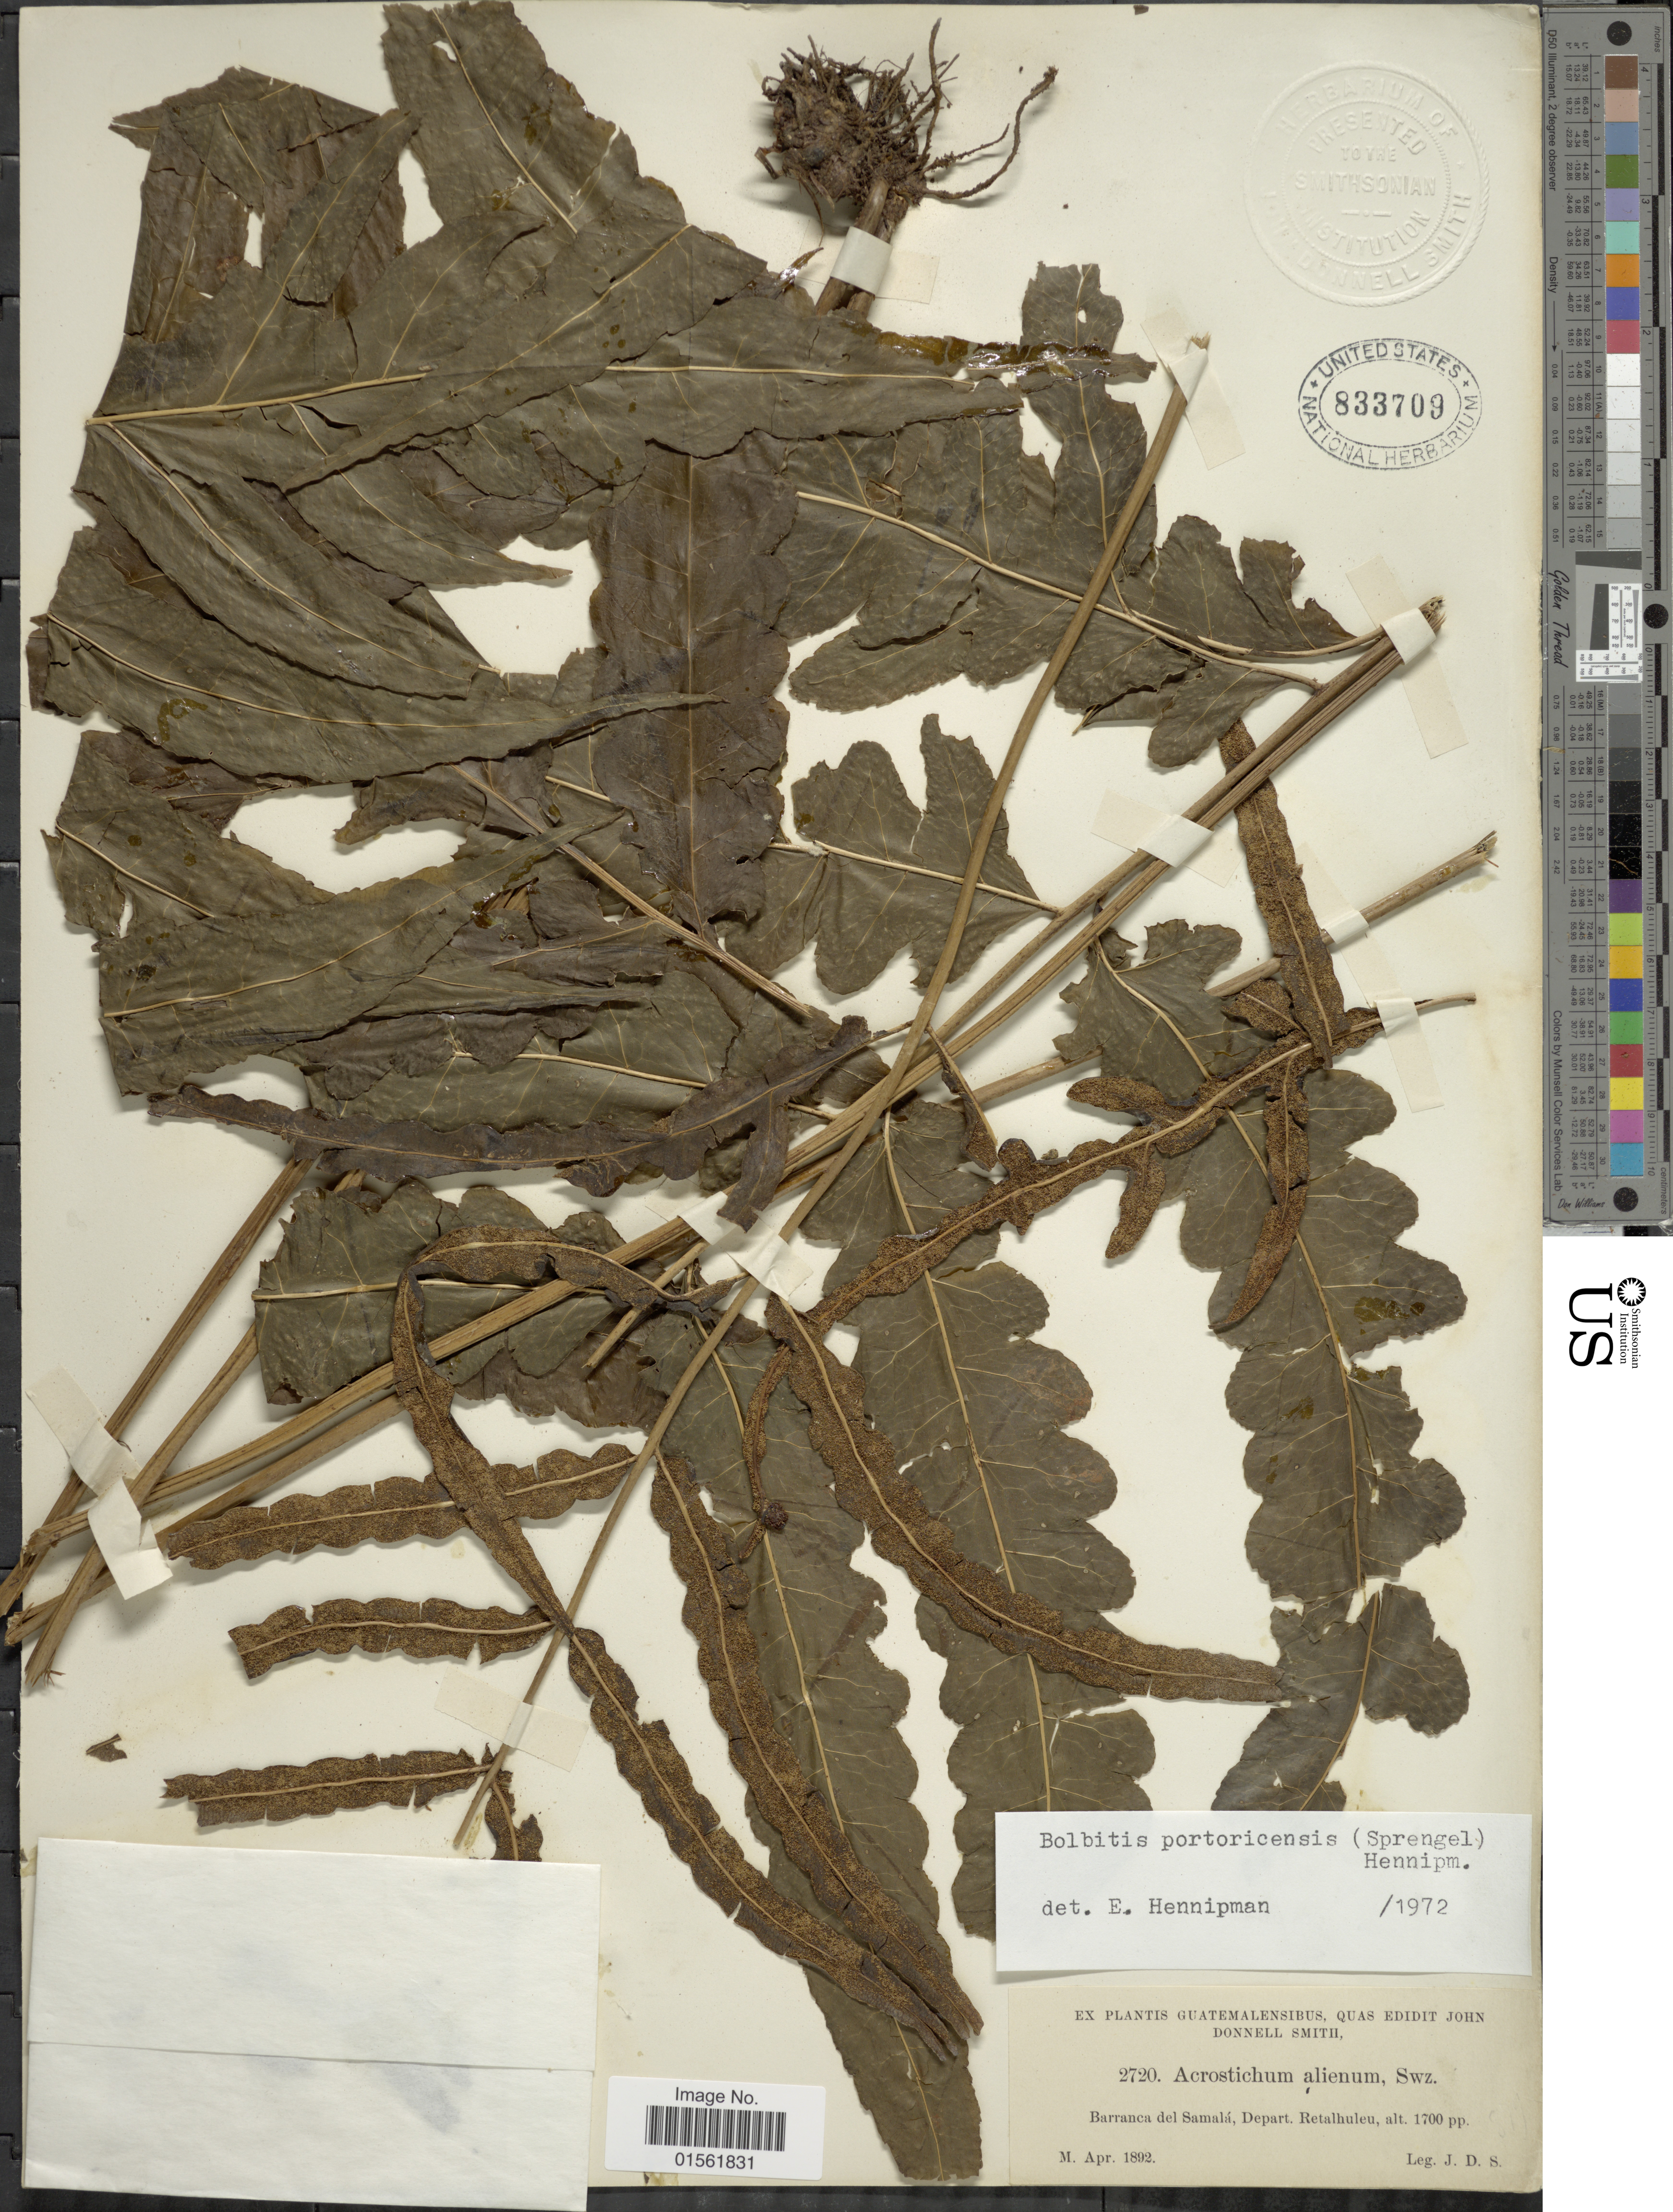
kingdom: Plantae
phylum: Tracheophyta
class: Polypodiopsida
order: Polypodiales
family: Dryopteridaceae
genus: Bolbitis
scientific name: Bolbitis portoricensis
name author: (Spreng.) Hennipman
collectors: J. Donnell Smith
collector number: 2720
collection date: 1892-04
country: Guatemala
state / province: Retalhuleu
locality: Barranca del Samalá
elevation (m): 518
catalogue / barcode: US 833709